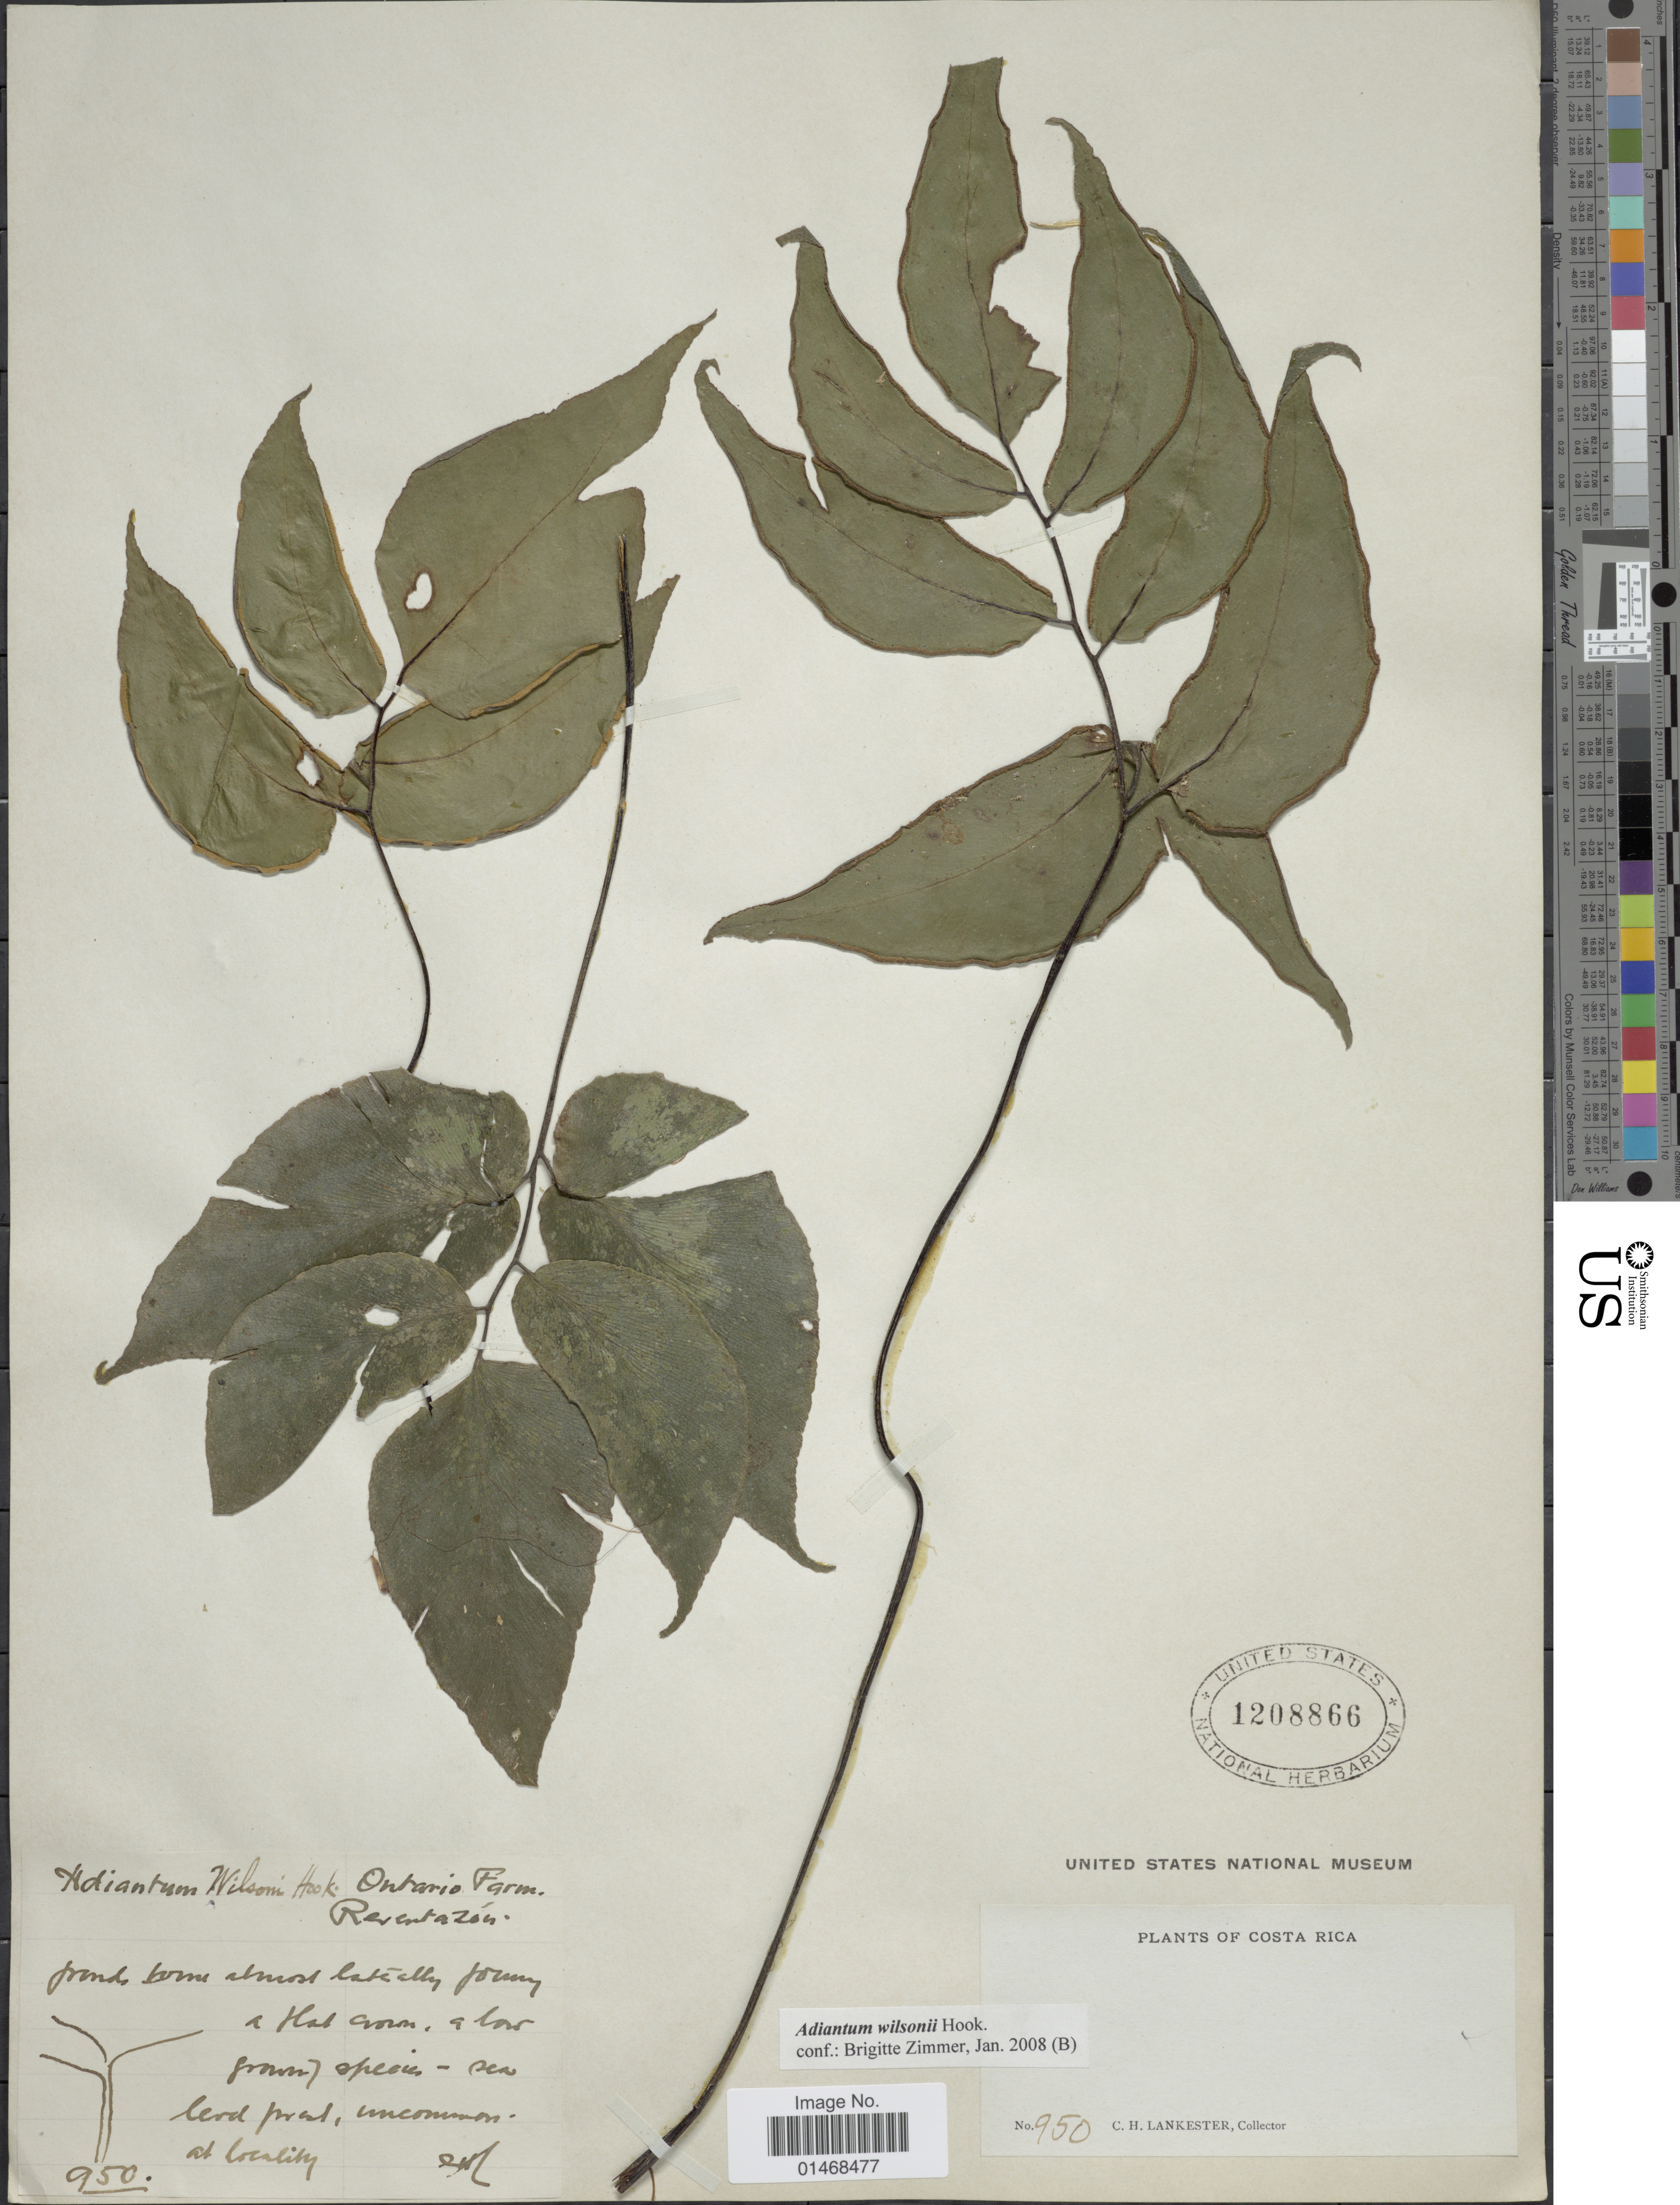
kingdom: Plantae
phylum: Tracheophyta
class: Polypodiopsida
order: Polypodiales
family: Pteridaceae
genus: Adiantum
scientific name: Adiantum wilsonii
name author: Hook.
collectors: C. H. Lankester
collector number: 950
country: Costa Rica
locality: Ontario Farm, Reventazón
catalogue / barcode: US 1208866